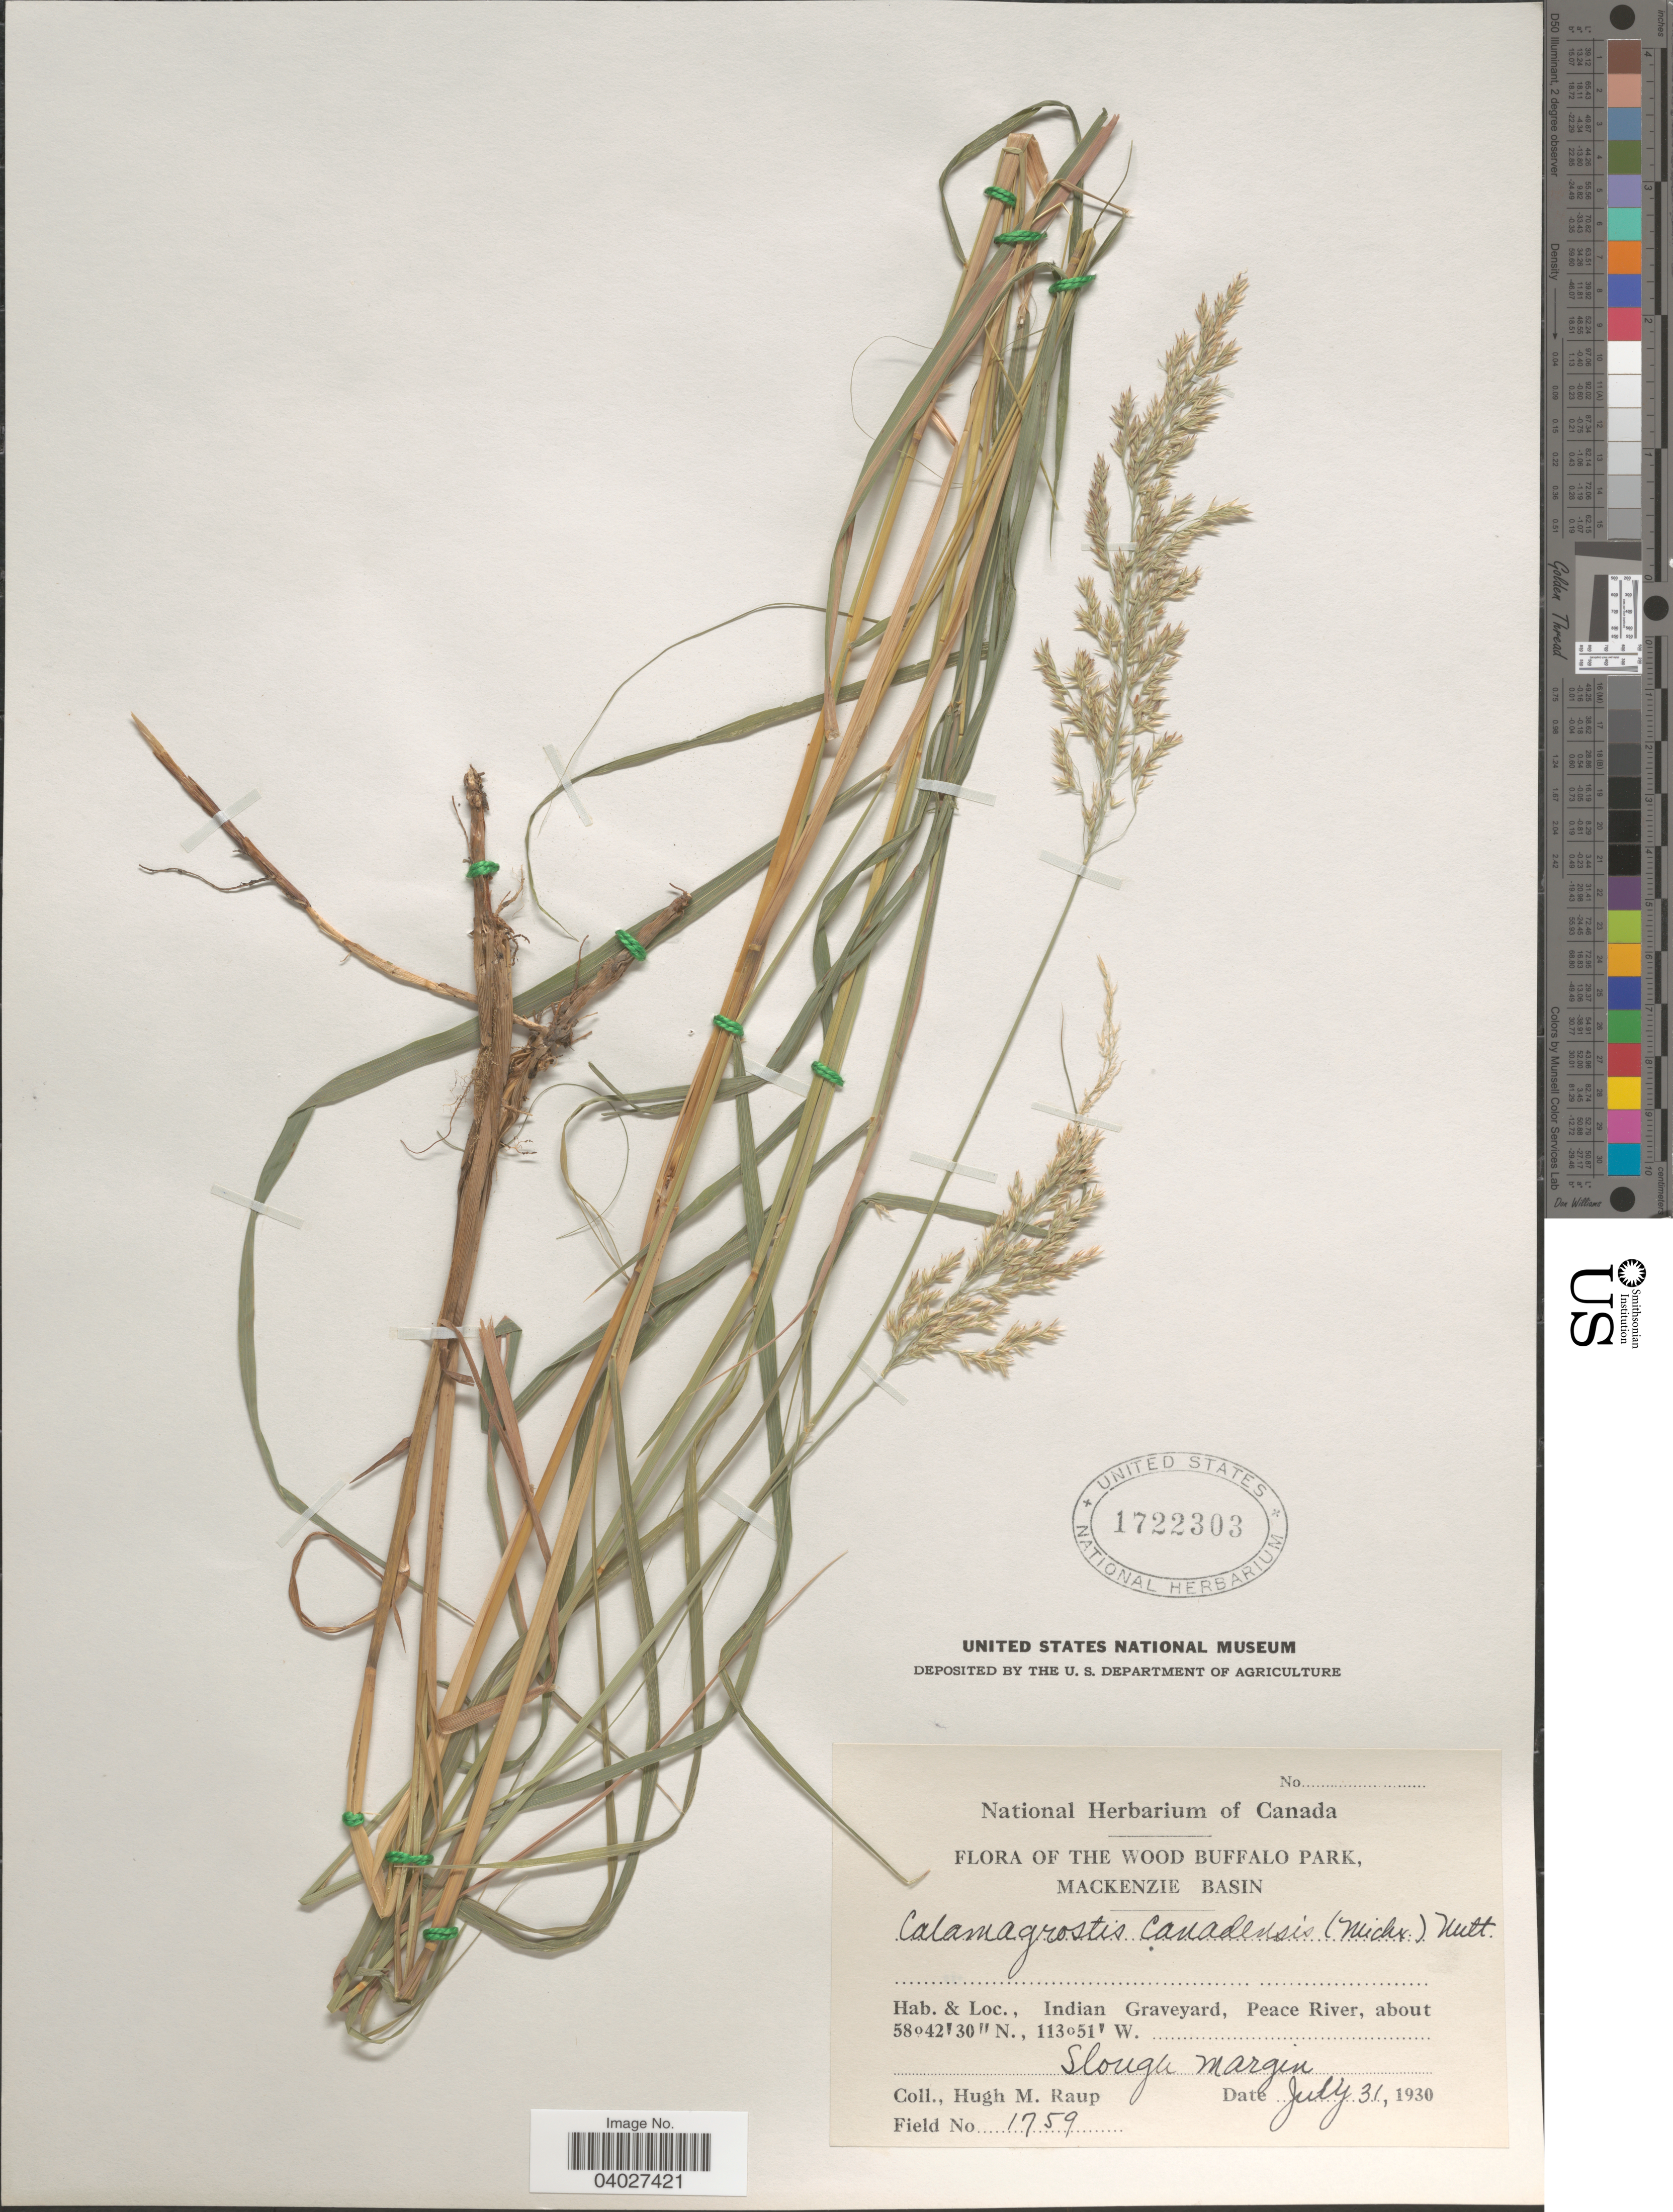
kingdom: Plantae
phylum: Tracheophyta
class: Liliopsida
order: Poales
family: Poaceae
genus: Calamagrostis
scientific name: Calamagrostis canadensis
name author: (Michx.) P. Beauv.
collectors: H. Raup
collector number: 1759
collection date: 1930-07-31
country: Canada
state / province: Alberta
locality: The Wood Buffalo Park, Mackenzie Basin. Indian Graveyard, Peace River. Slough margin.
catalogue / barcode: US 1722303